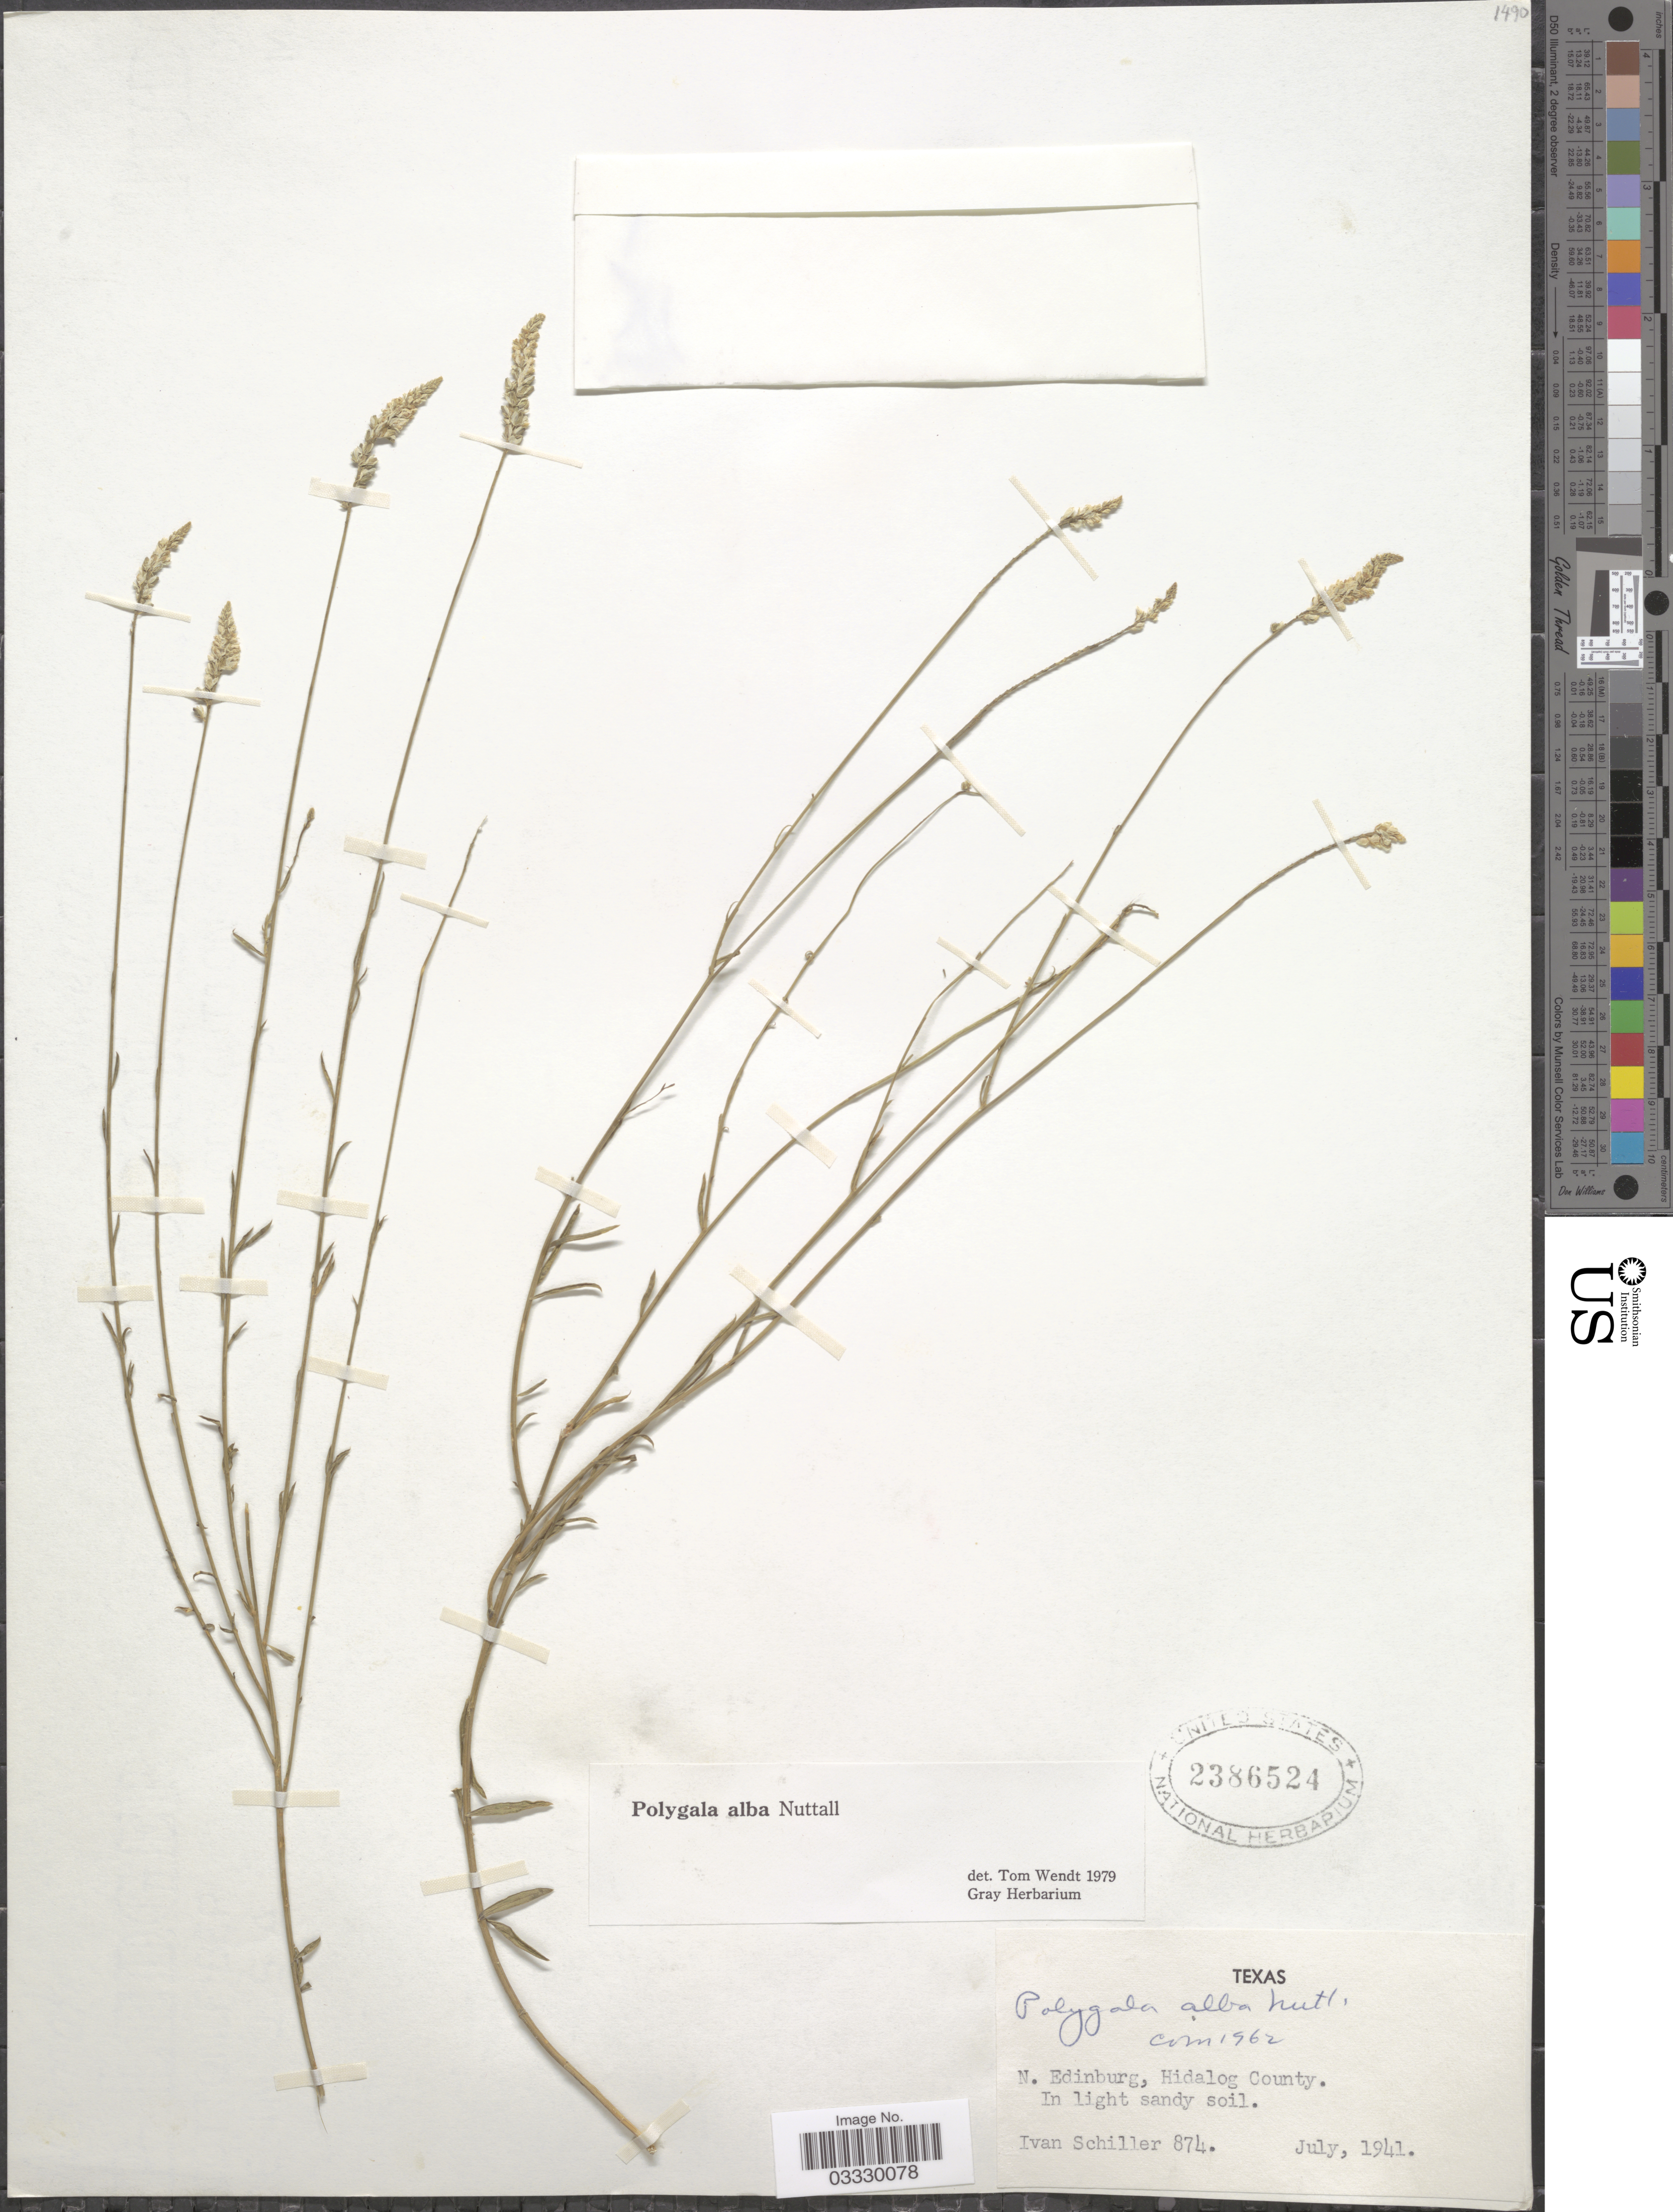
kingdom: Plantae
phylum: Tracheophyta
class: Magnoliopsida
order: Fabales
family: Polygalaceae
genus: Polygala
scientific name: Polygala alba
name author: Nutt.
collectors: I. Schiller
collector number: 874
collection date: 1941-07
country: United States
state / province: Texas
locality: N. Edinburgh, Hidalog County.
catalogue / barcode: US 2386524